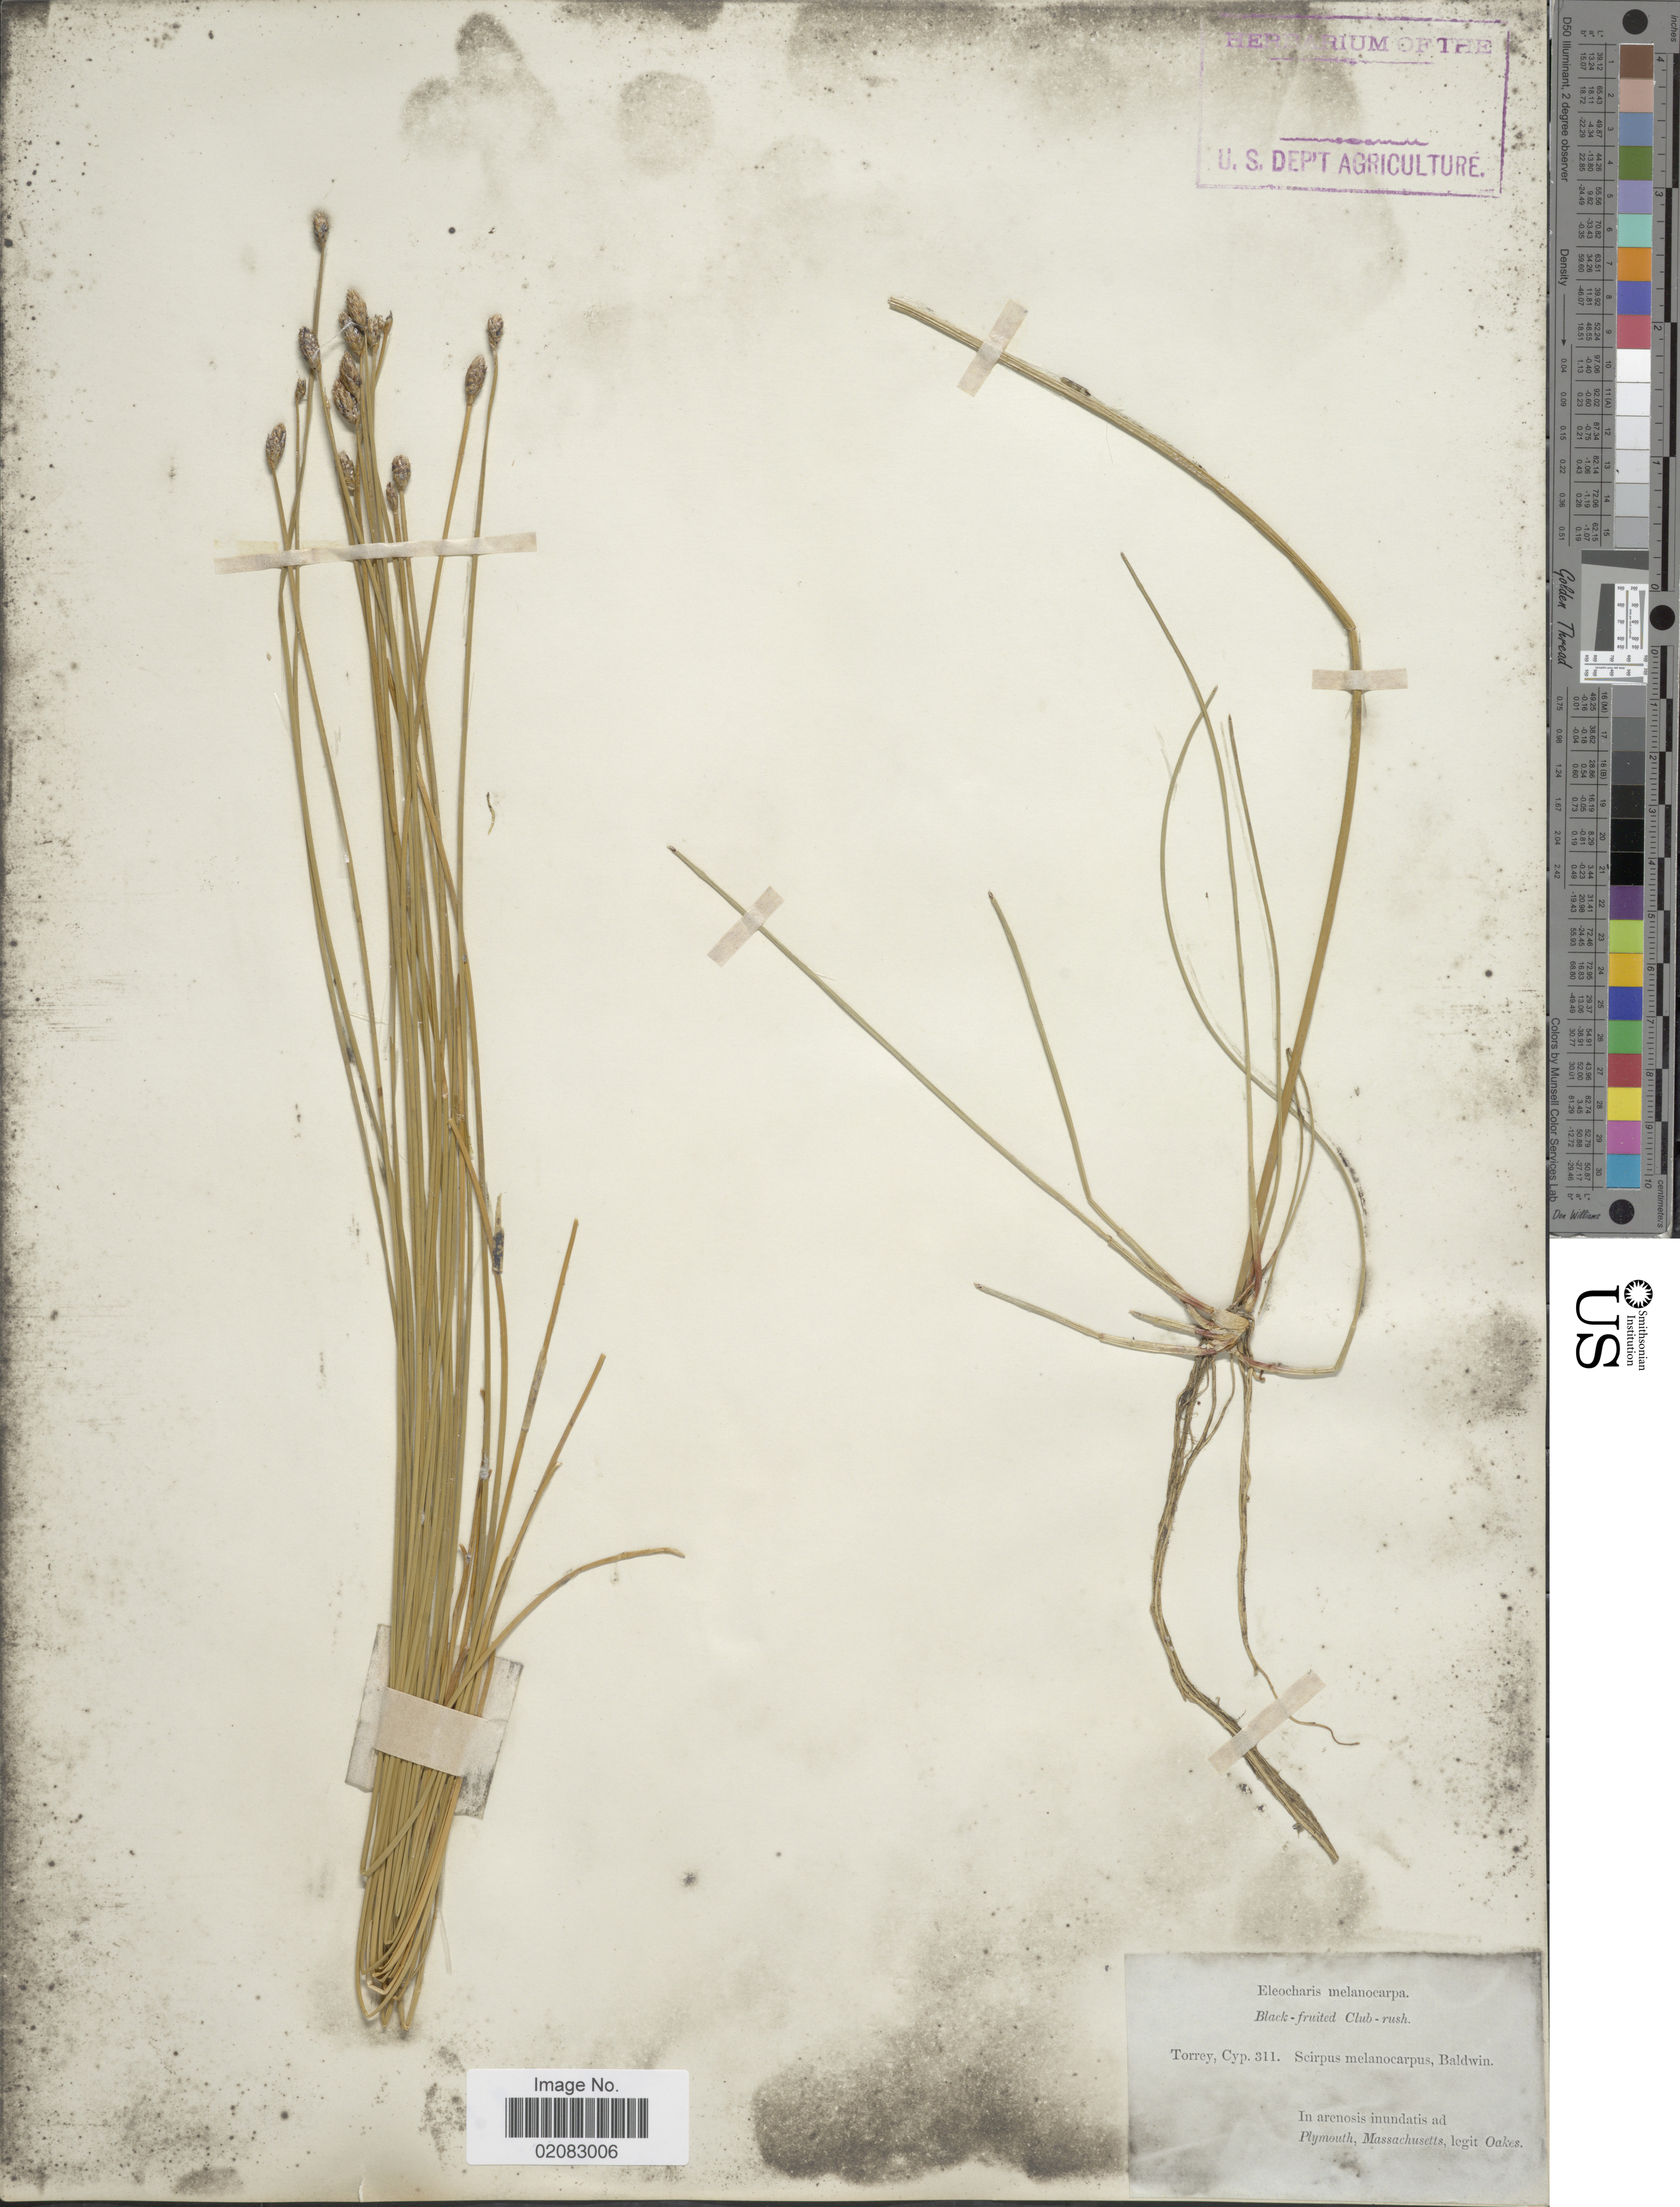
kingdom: Plantae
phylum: Tracheophyta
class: Liliopsida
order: Poales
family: Cyperaceae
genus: Eleocharis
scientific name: Eleocharis melanocarpa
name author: Torr.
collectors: -. Oakes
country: United States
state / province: Massachusetts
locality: In arenosis inundatis ad Plymouth